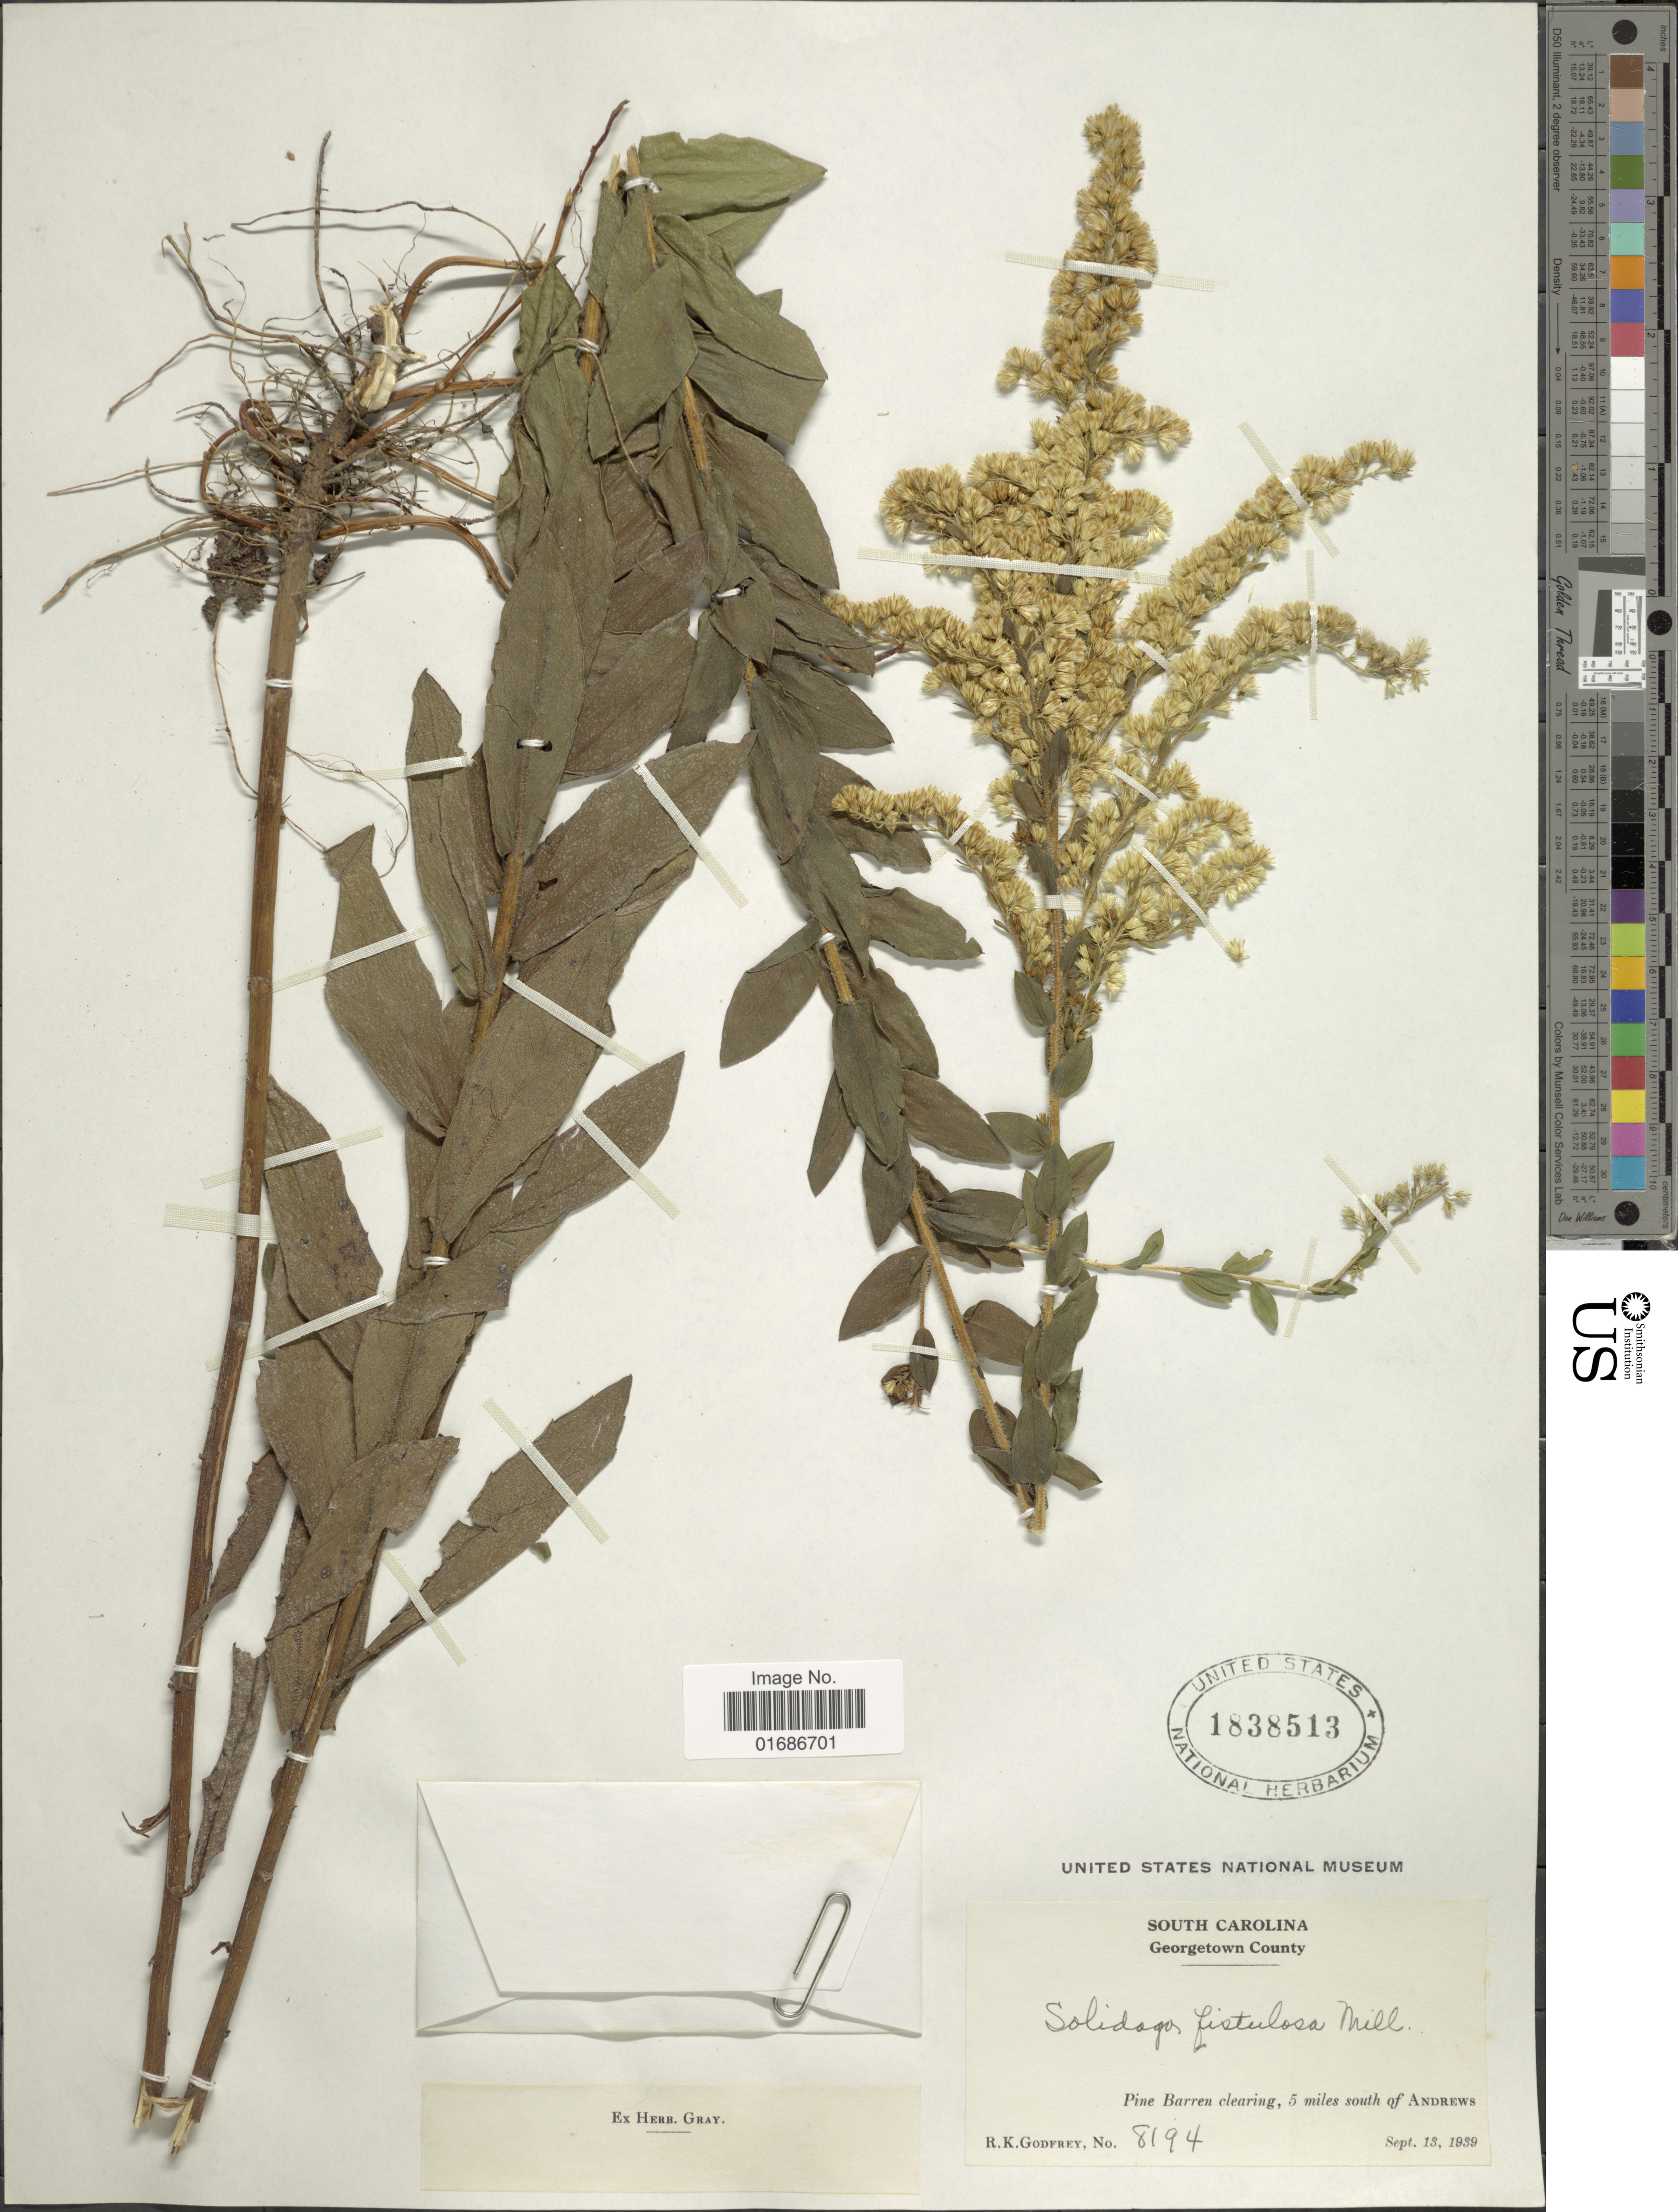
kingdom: Plantae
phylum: Tracheophyta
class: Magnoliopsida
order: Asterales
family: Asteraceae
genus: Solidago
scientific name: Solidago fistulosa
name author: Mill.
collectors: R. K. Godfrey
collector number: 8194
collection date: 1939-09-13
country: United States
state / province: South Carolina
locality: Georgetown County, Pine Barren clearing, 5 miles south of Andrews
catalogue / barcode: US 1838513